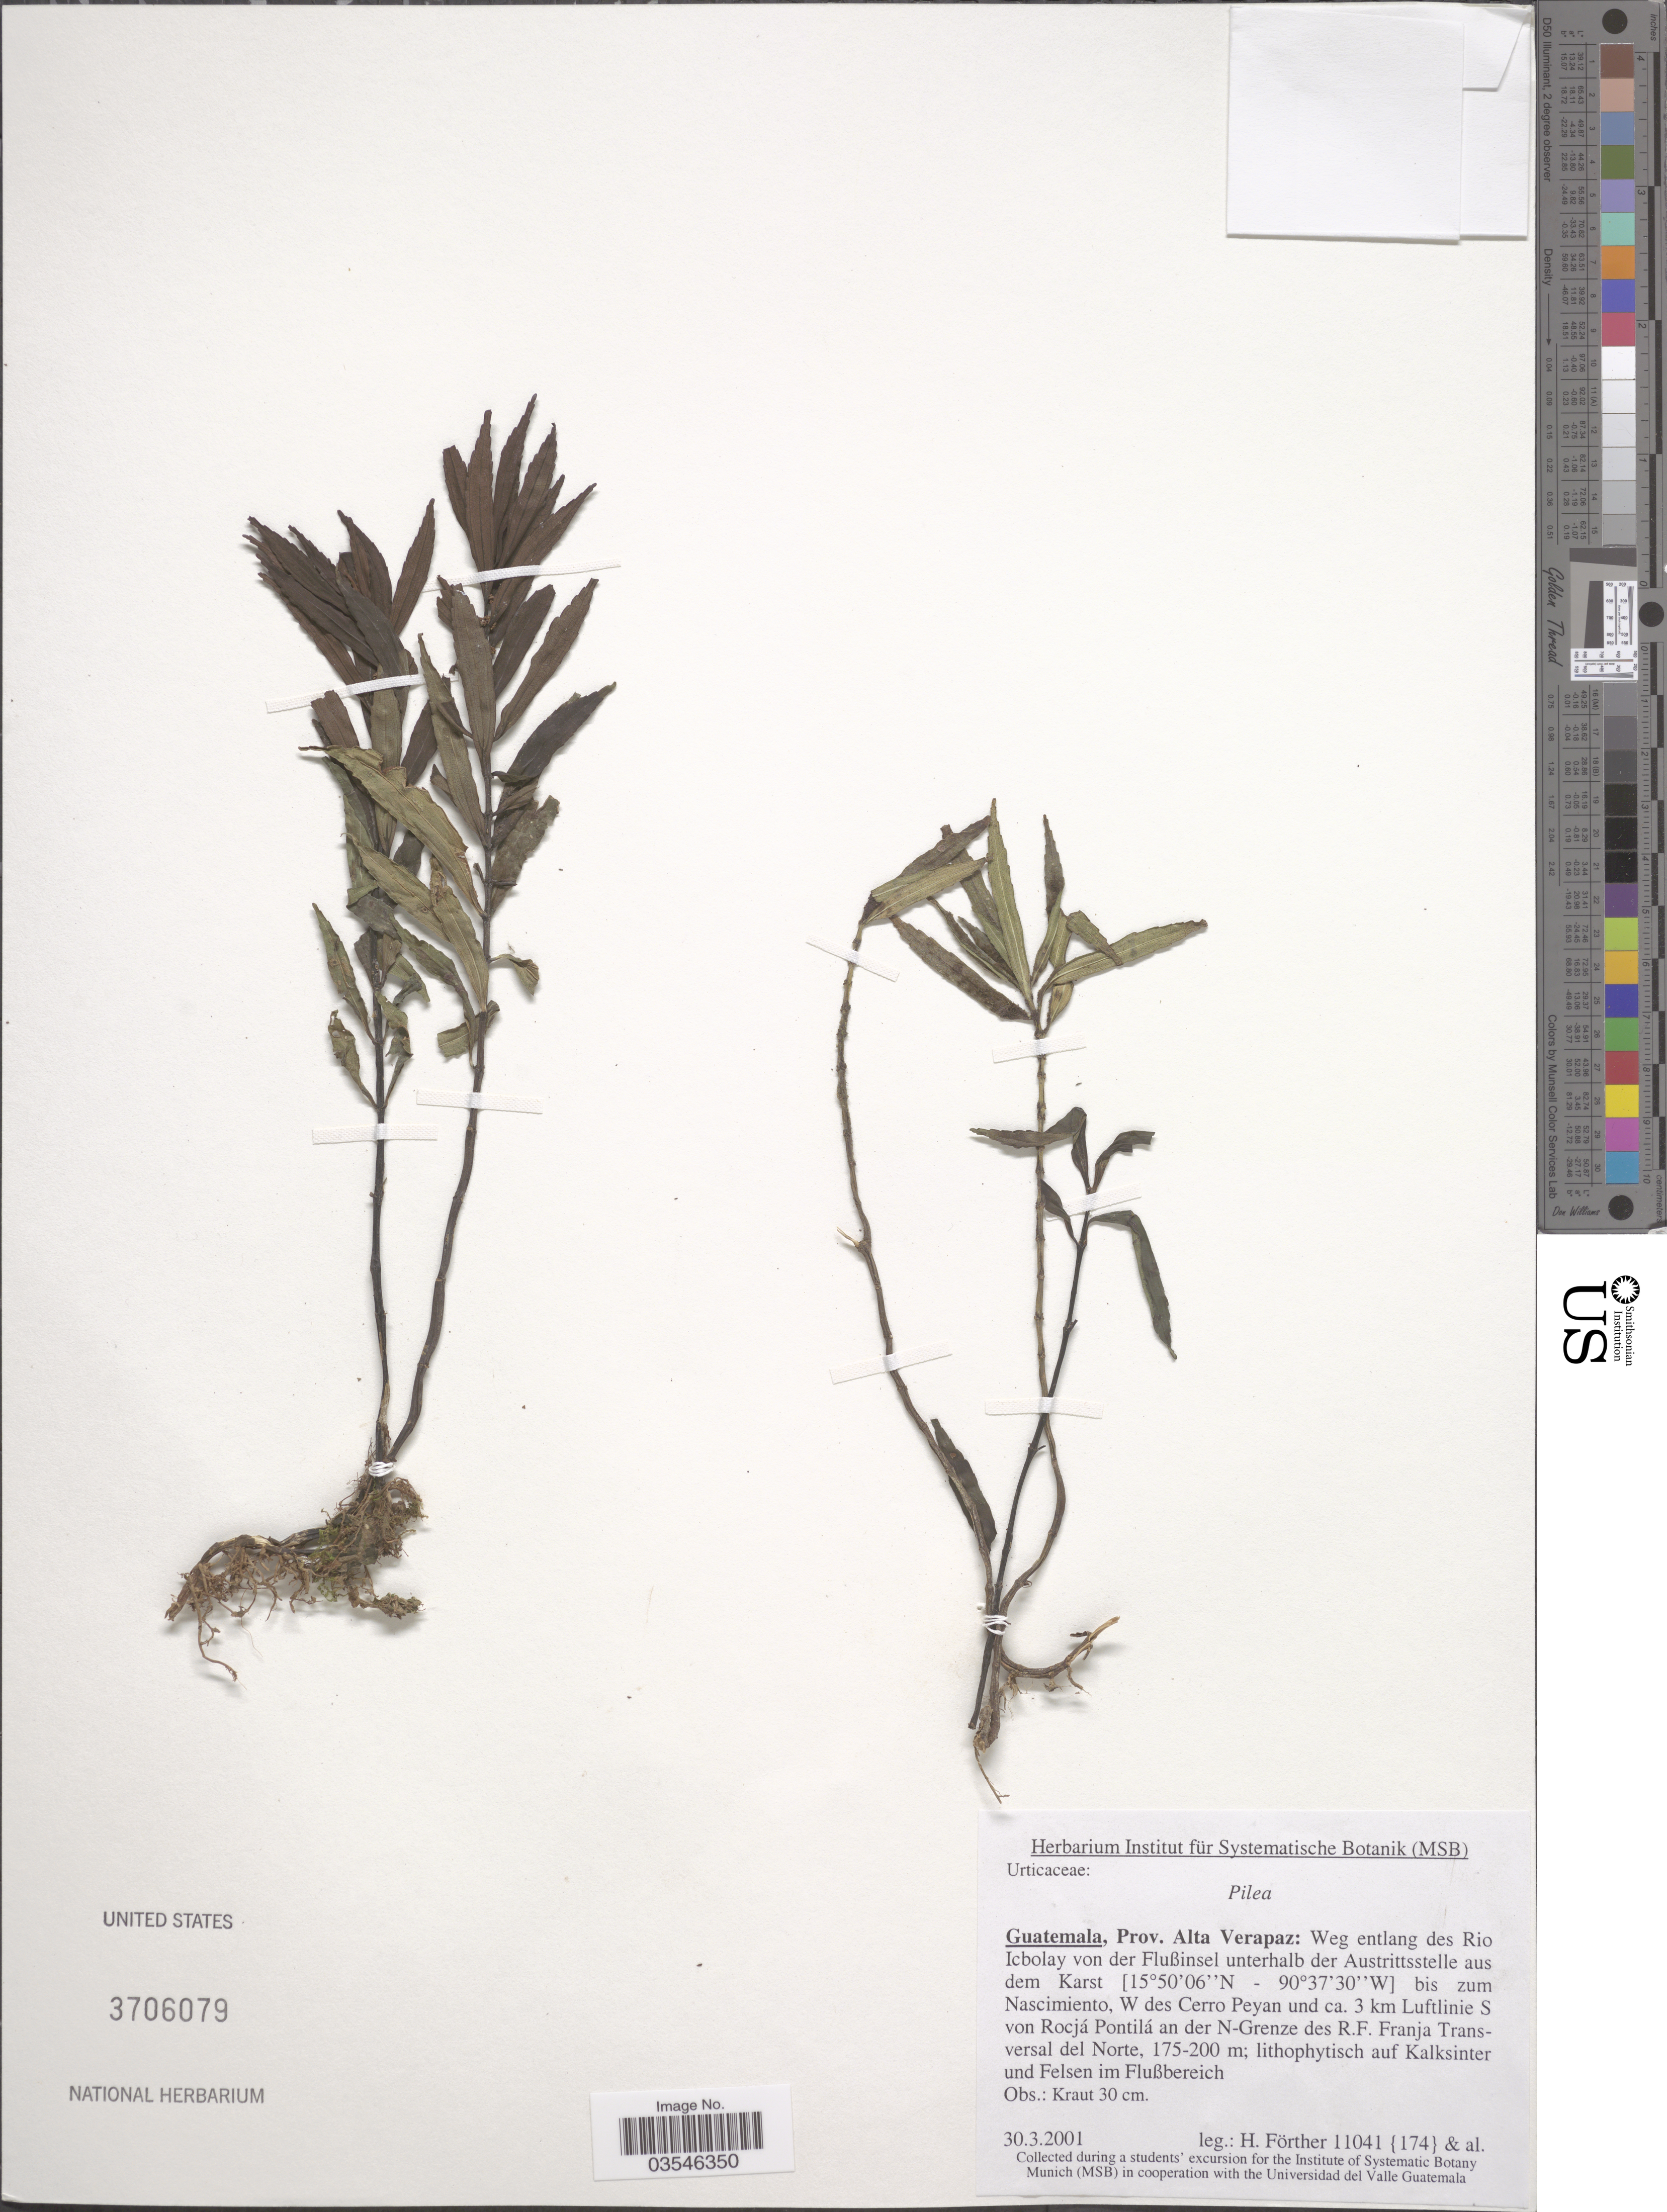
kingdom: Plantae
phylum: Tracheophyta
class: Magnoliopsida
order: Rosales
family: Urticaceae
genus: Pilea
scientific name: Pilea sp.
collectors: H. Fôrther & et al.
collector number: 11041{174}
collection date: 2001-03-30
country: Guatemala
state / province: Alta Verapaz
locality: Prov. Alta Verapaz: Weg entlang des Rio Icbolay von der Flußinsel unterhalb der Austrittsstelle aus dem Karst bis zum Nascimiento, W des Cerro Peyan und ca. 3 km Luftlinie S von Rocjá Pontilá an der N-Grenze des R.F. Franja Transversal del Norte. Lithophytisch auf kalksinter und Felsen im Flußbereich.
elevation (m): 175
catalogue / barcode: US 3706079